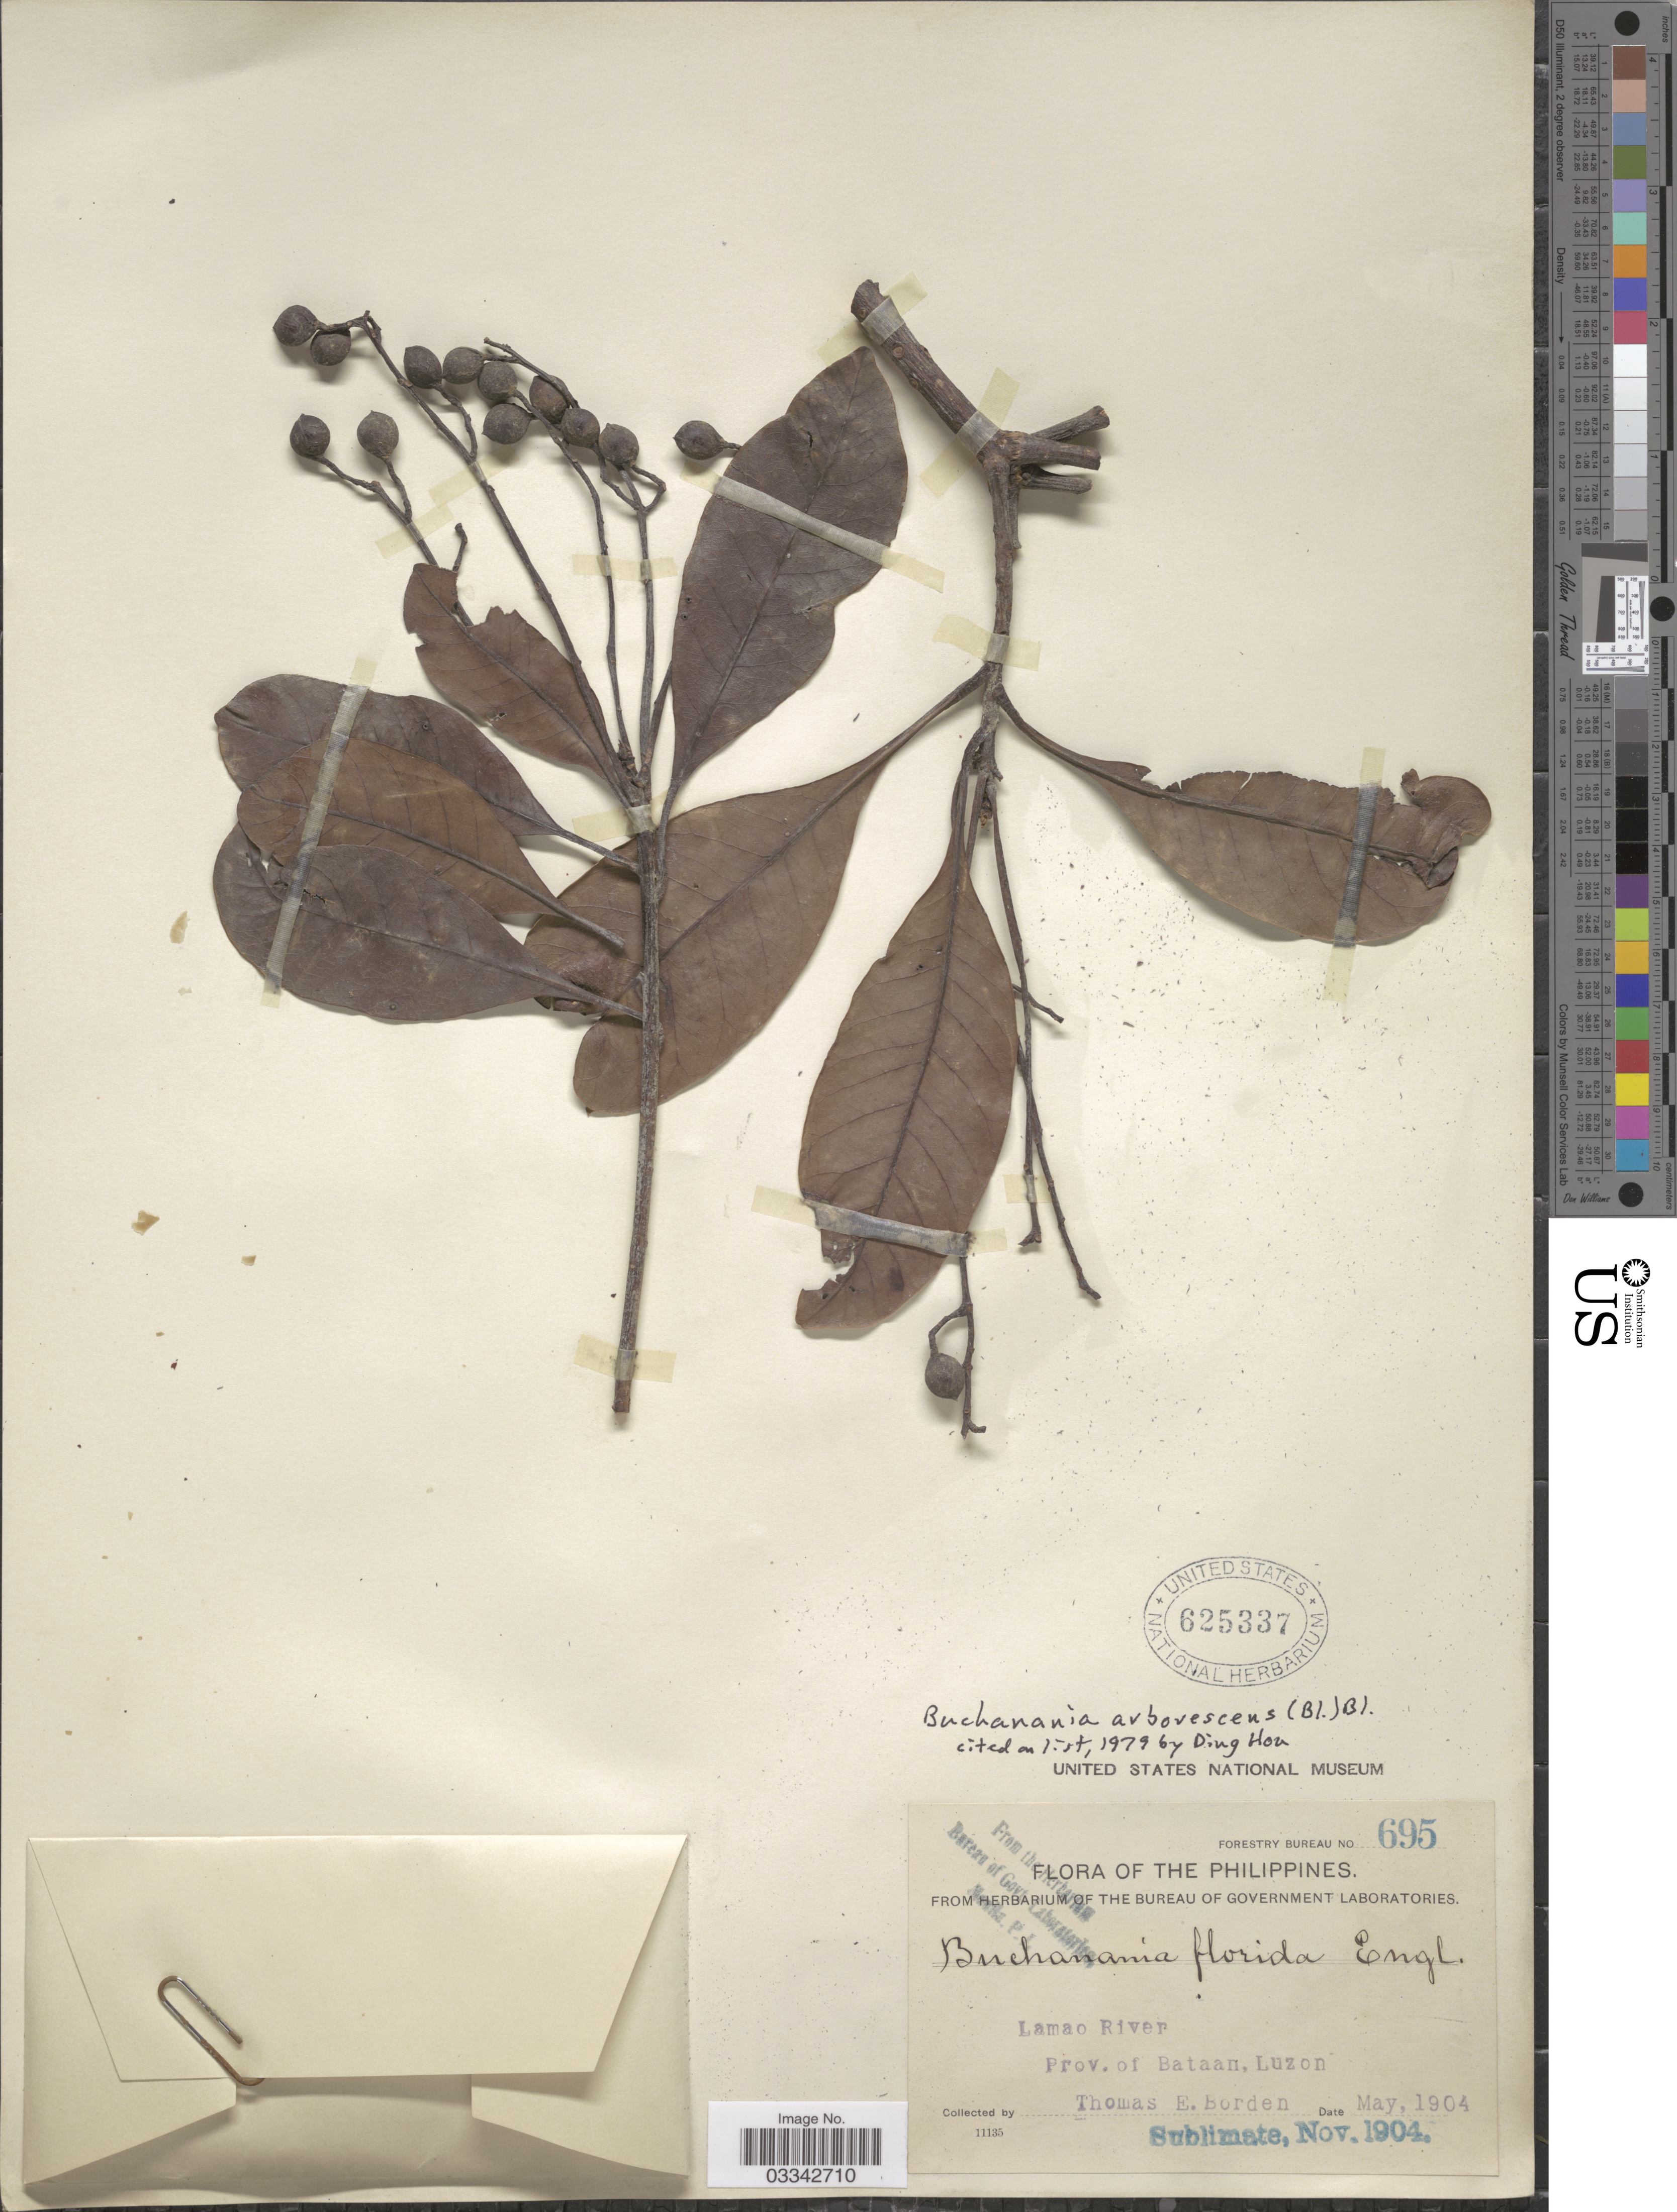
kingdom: Plantae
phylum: Tracheophyta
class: Magnoliopsida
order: Sapindales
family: Anacardiaceae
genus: Buchanania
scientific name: Buchanania arborescens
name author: (Blume) Blume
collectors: T. E. Borden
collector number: Forestry Bureau 695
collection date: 1904-05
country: Philippines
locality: Lamao River. Prov. of Bataan, Luzon.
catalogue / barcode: US 625337